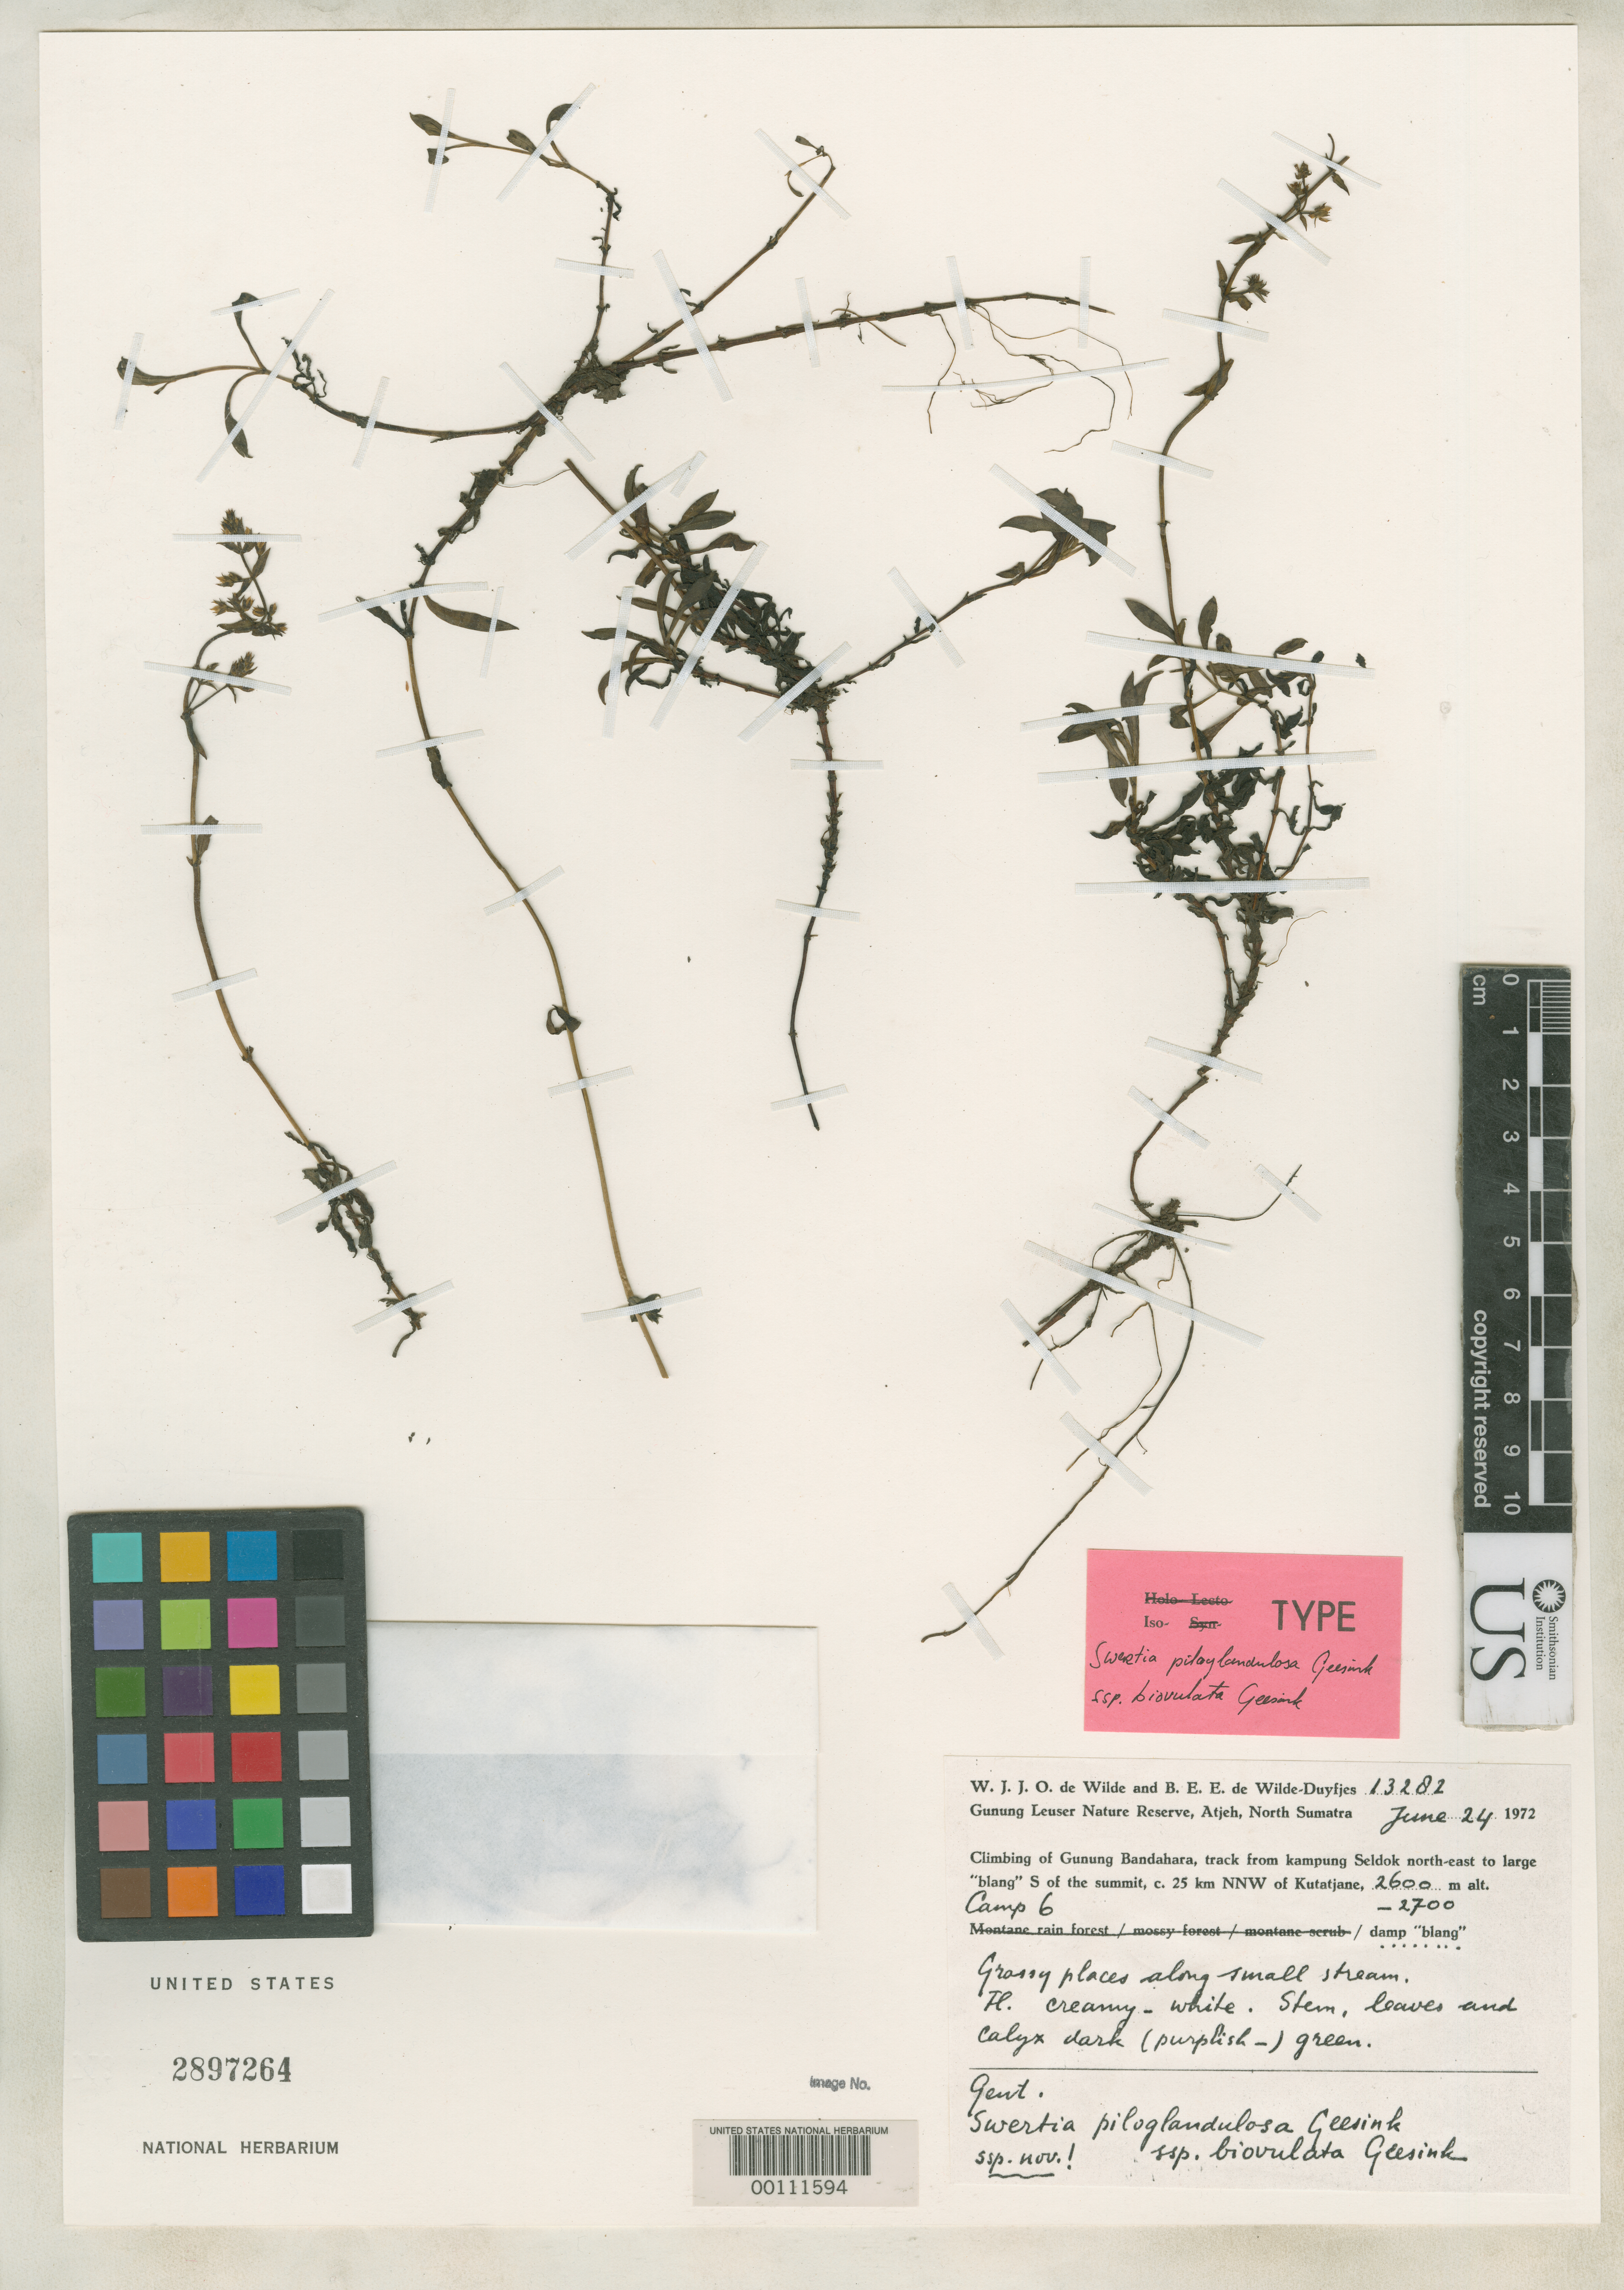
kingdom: Plantae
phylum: Tracheophyta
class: Magnoliopsida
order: Gentianales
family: Gentianaceae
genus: Swertia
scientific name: Swertia piloglandulosa subsp. biovulata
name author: R. Geesink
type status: Isotype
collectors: W. J. de Wilde & B. E. de Wilde-Duyfjes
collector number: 13282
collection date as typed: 24 Jun 1972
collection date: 1972-06-24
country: Indonesia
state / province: Sumatra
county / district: Aceh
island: Sumatra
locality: Gunung Leuser Nature Reserve, Gunung Bandahara Mountain.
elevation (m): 2600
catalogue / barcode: US 2897264